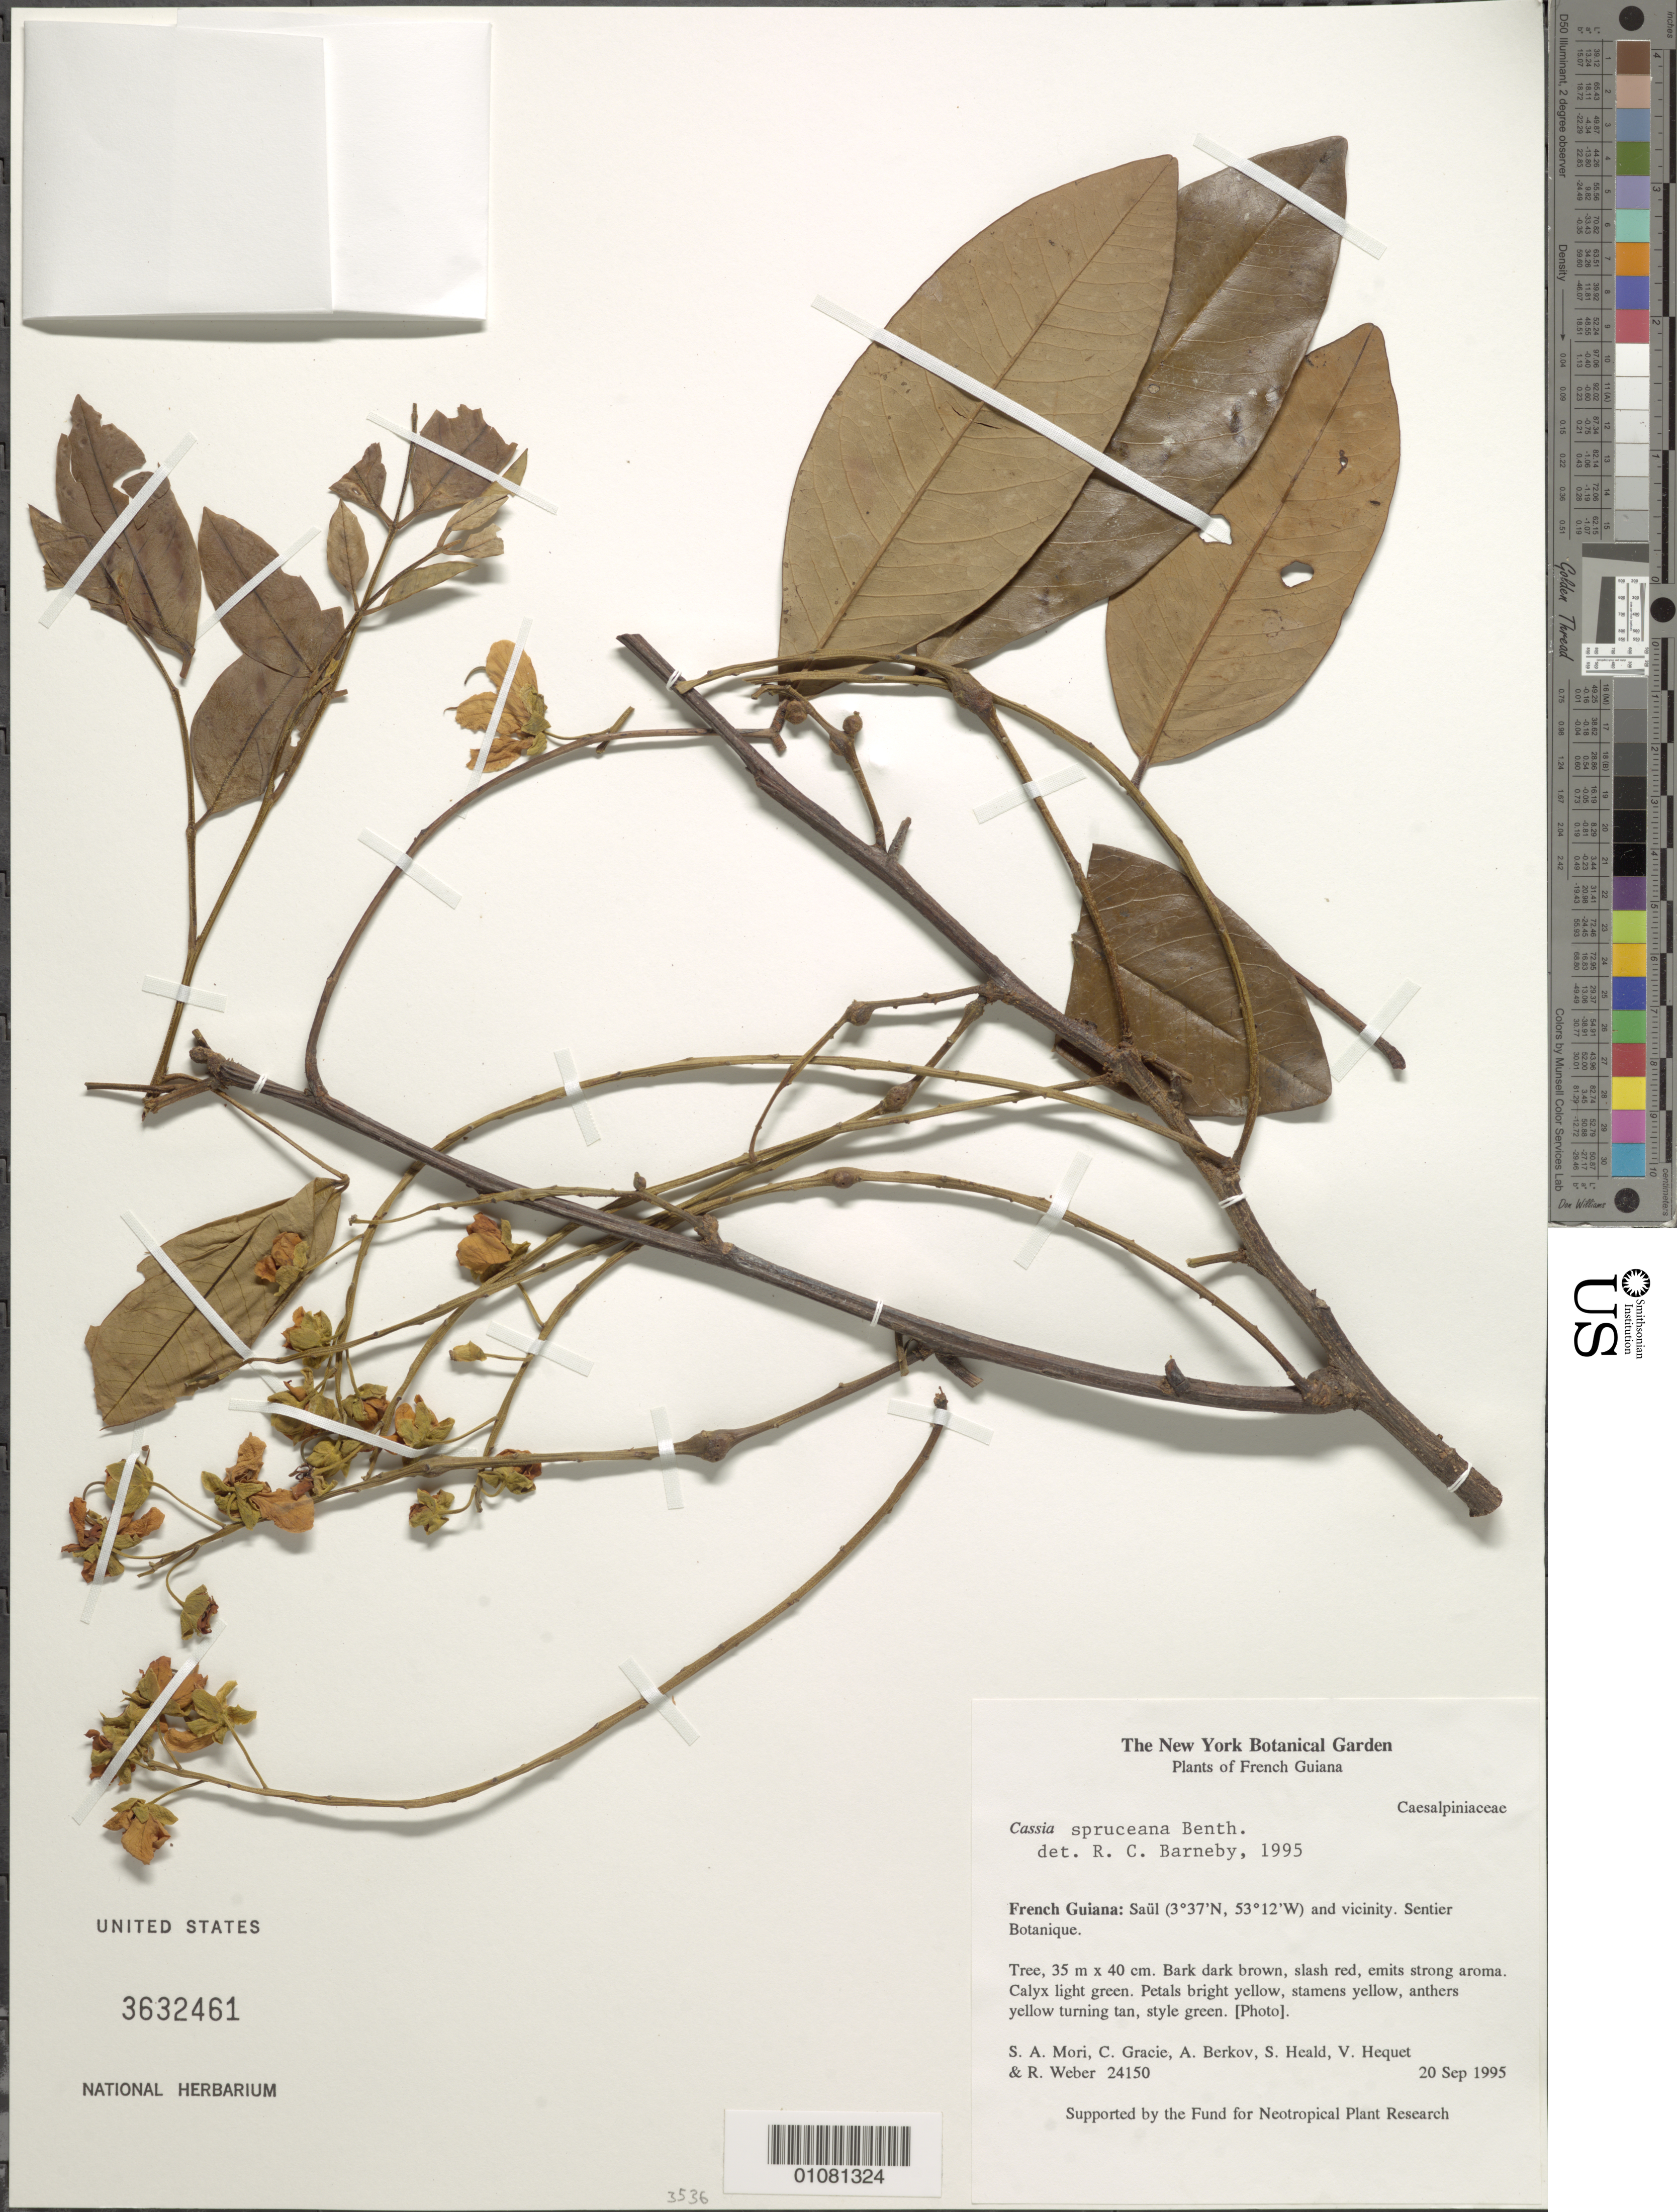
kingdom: Plantae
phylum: Tracheophyta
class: Magnoliopsida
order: Fabales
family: Fabaceae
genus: Cassia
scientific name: Cassia spruceana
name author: Benth.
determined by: Barneby, Rupert C., (NY)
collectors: S. Mori, C. A. Gracie, A. Berkov, S. Heald, V. Hequet & R. Weber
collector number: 24150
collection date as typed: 20-Sep-95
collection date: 1995-09-20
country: French Guiana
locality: Saül and vic., Sentier Botanique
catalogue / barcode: US 3632461